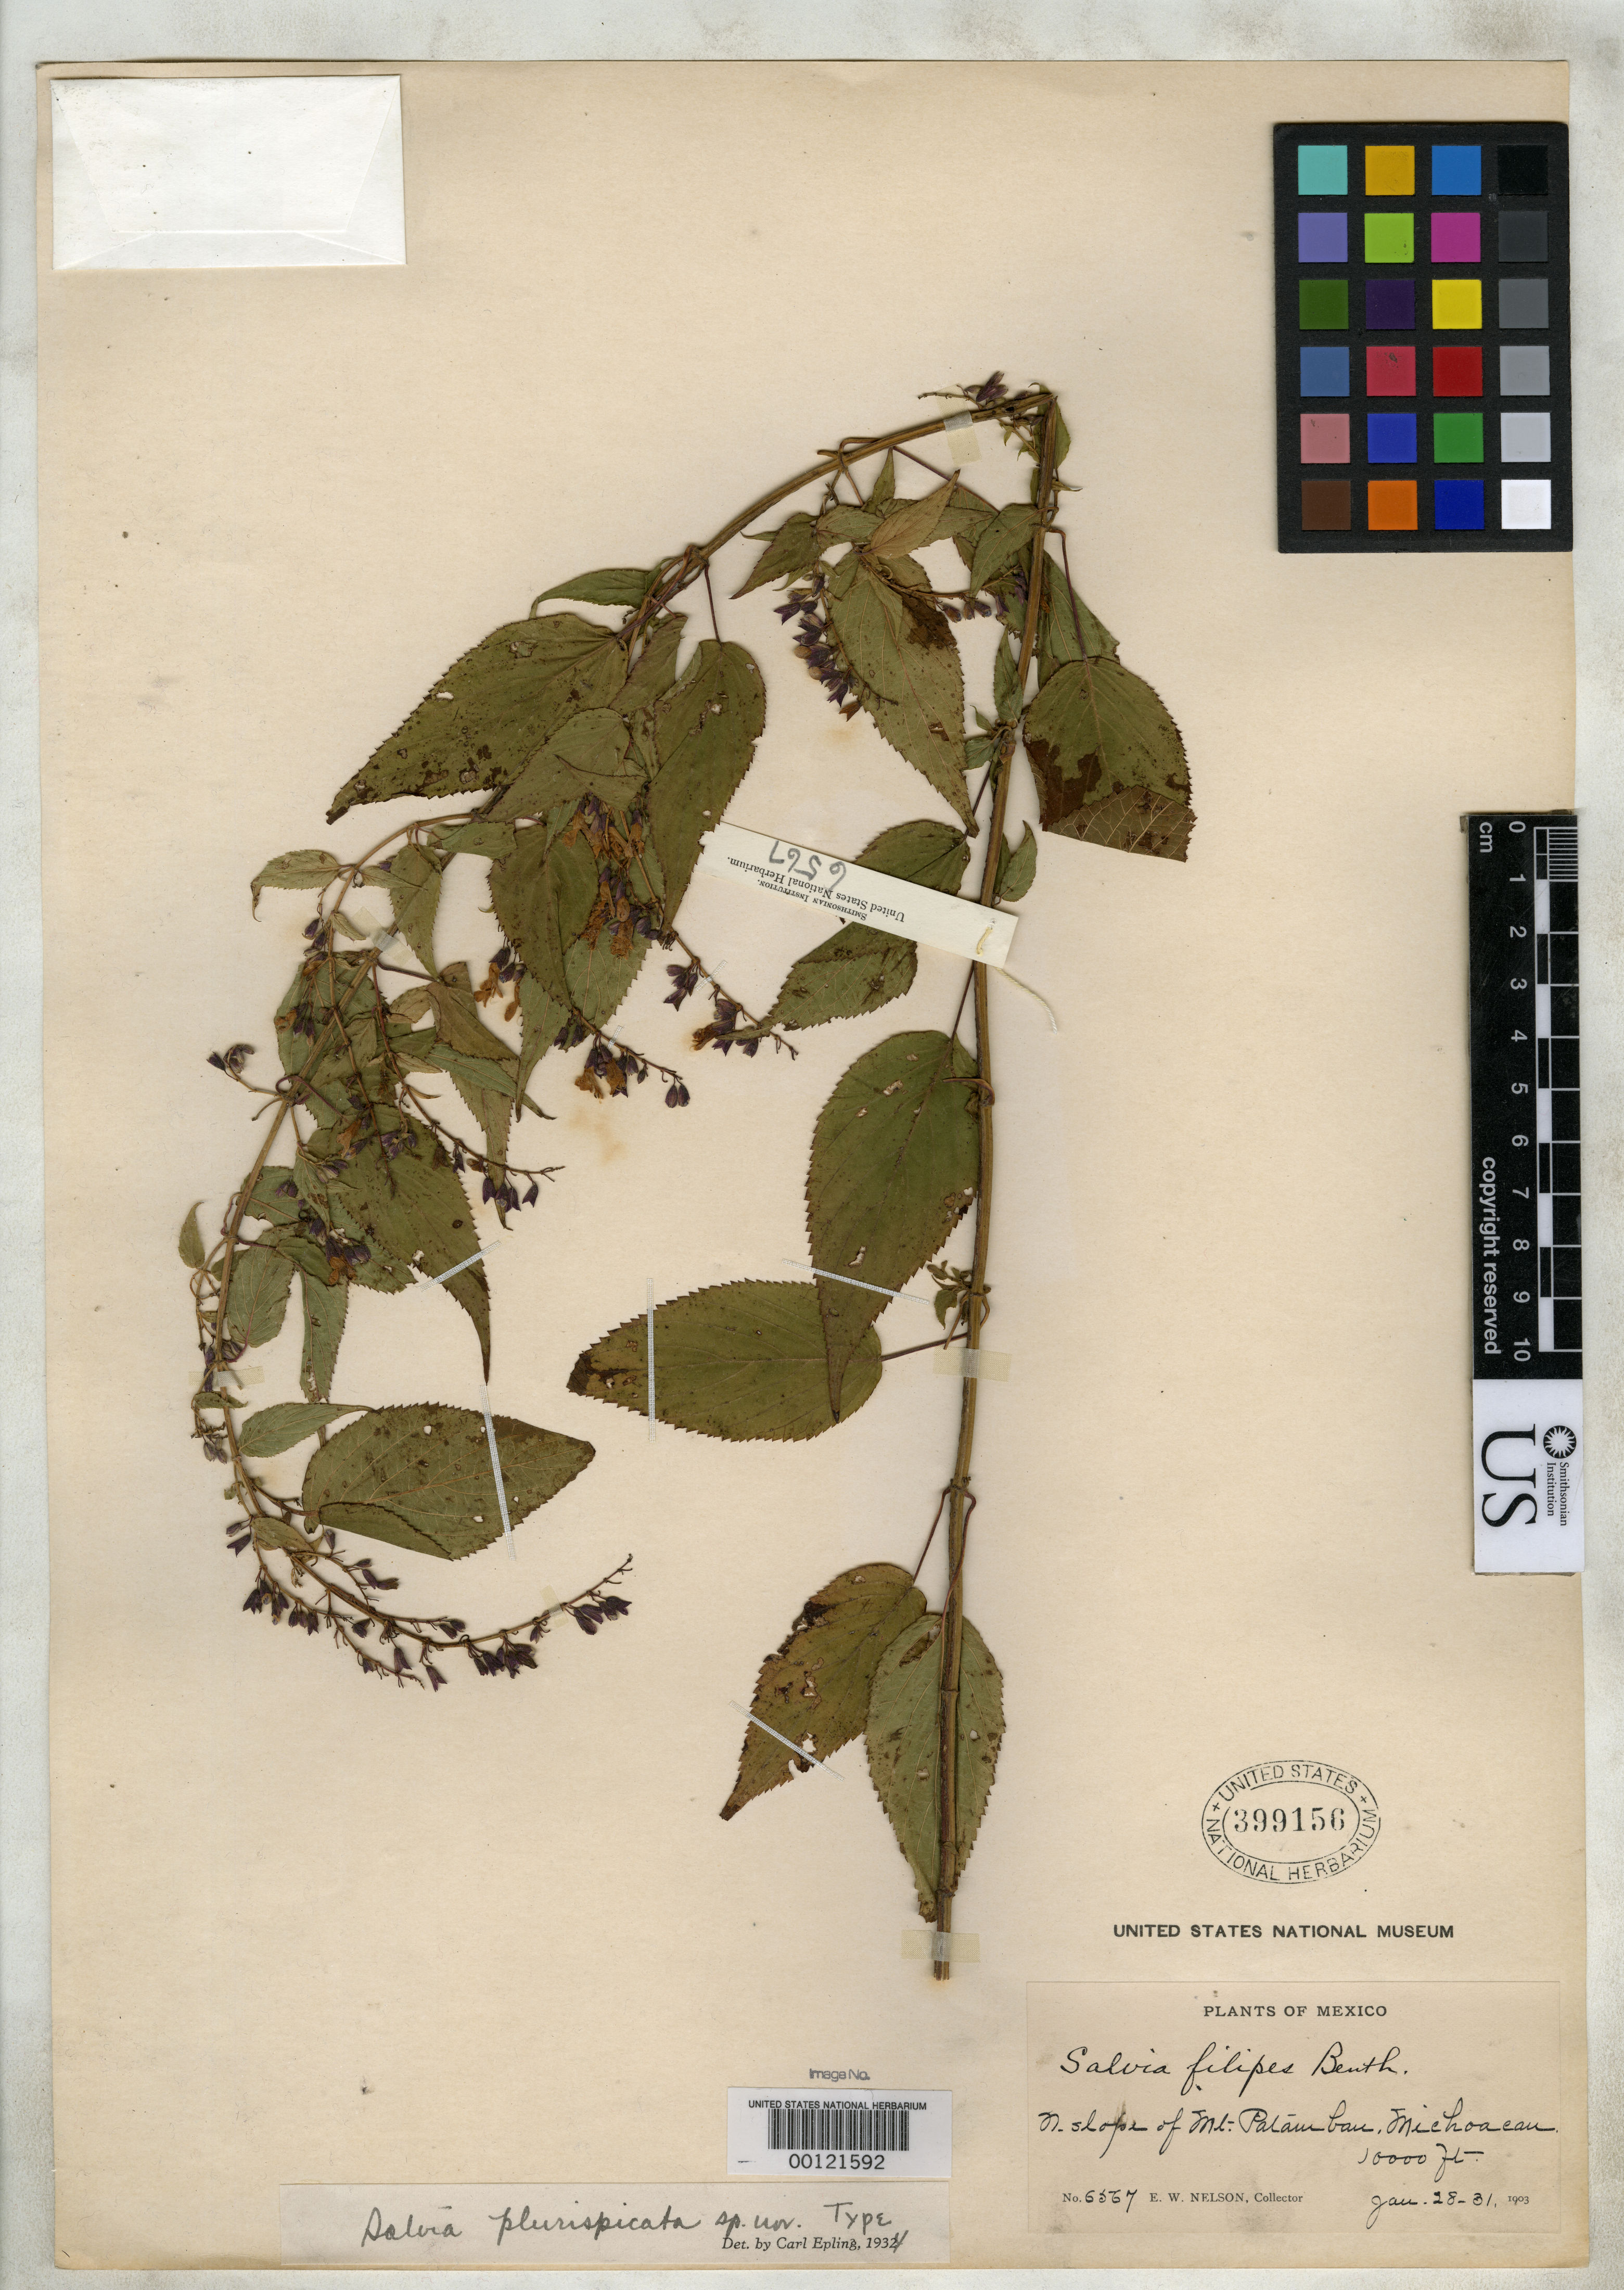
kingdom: Plantae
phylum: Tracheophyta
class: Magnoliopsida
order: Lamiales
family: Lamiaceae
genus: Salvia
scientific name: Salvia plurispicata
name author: Epling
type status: Holotype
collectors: E. W. Nelson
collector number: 6567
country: Mexico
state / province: Michoacán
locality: Montis Patamban.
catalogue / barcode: US 399156